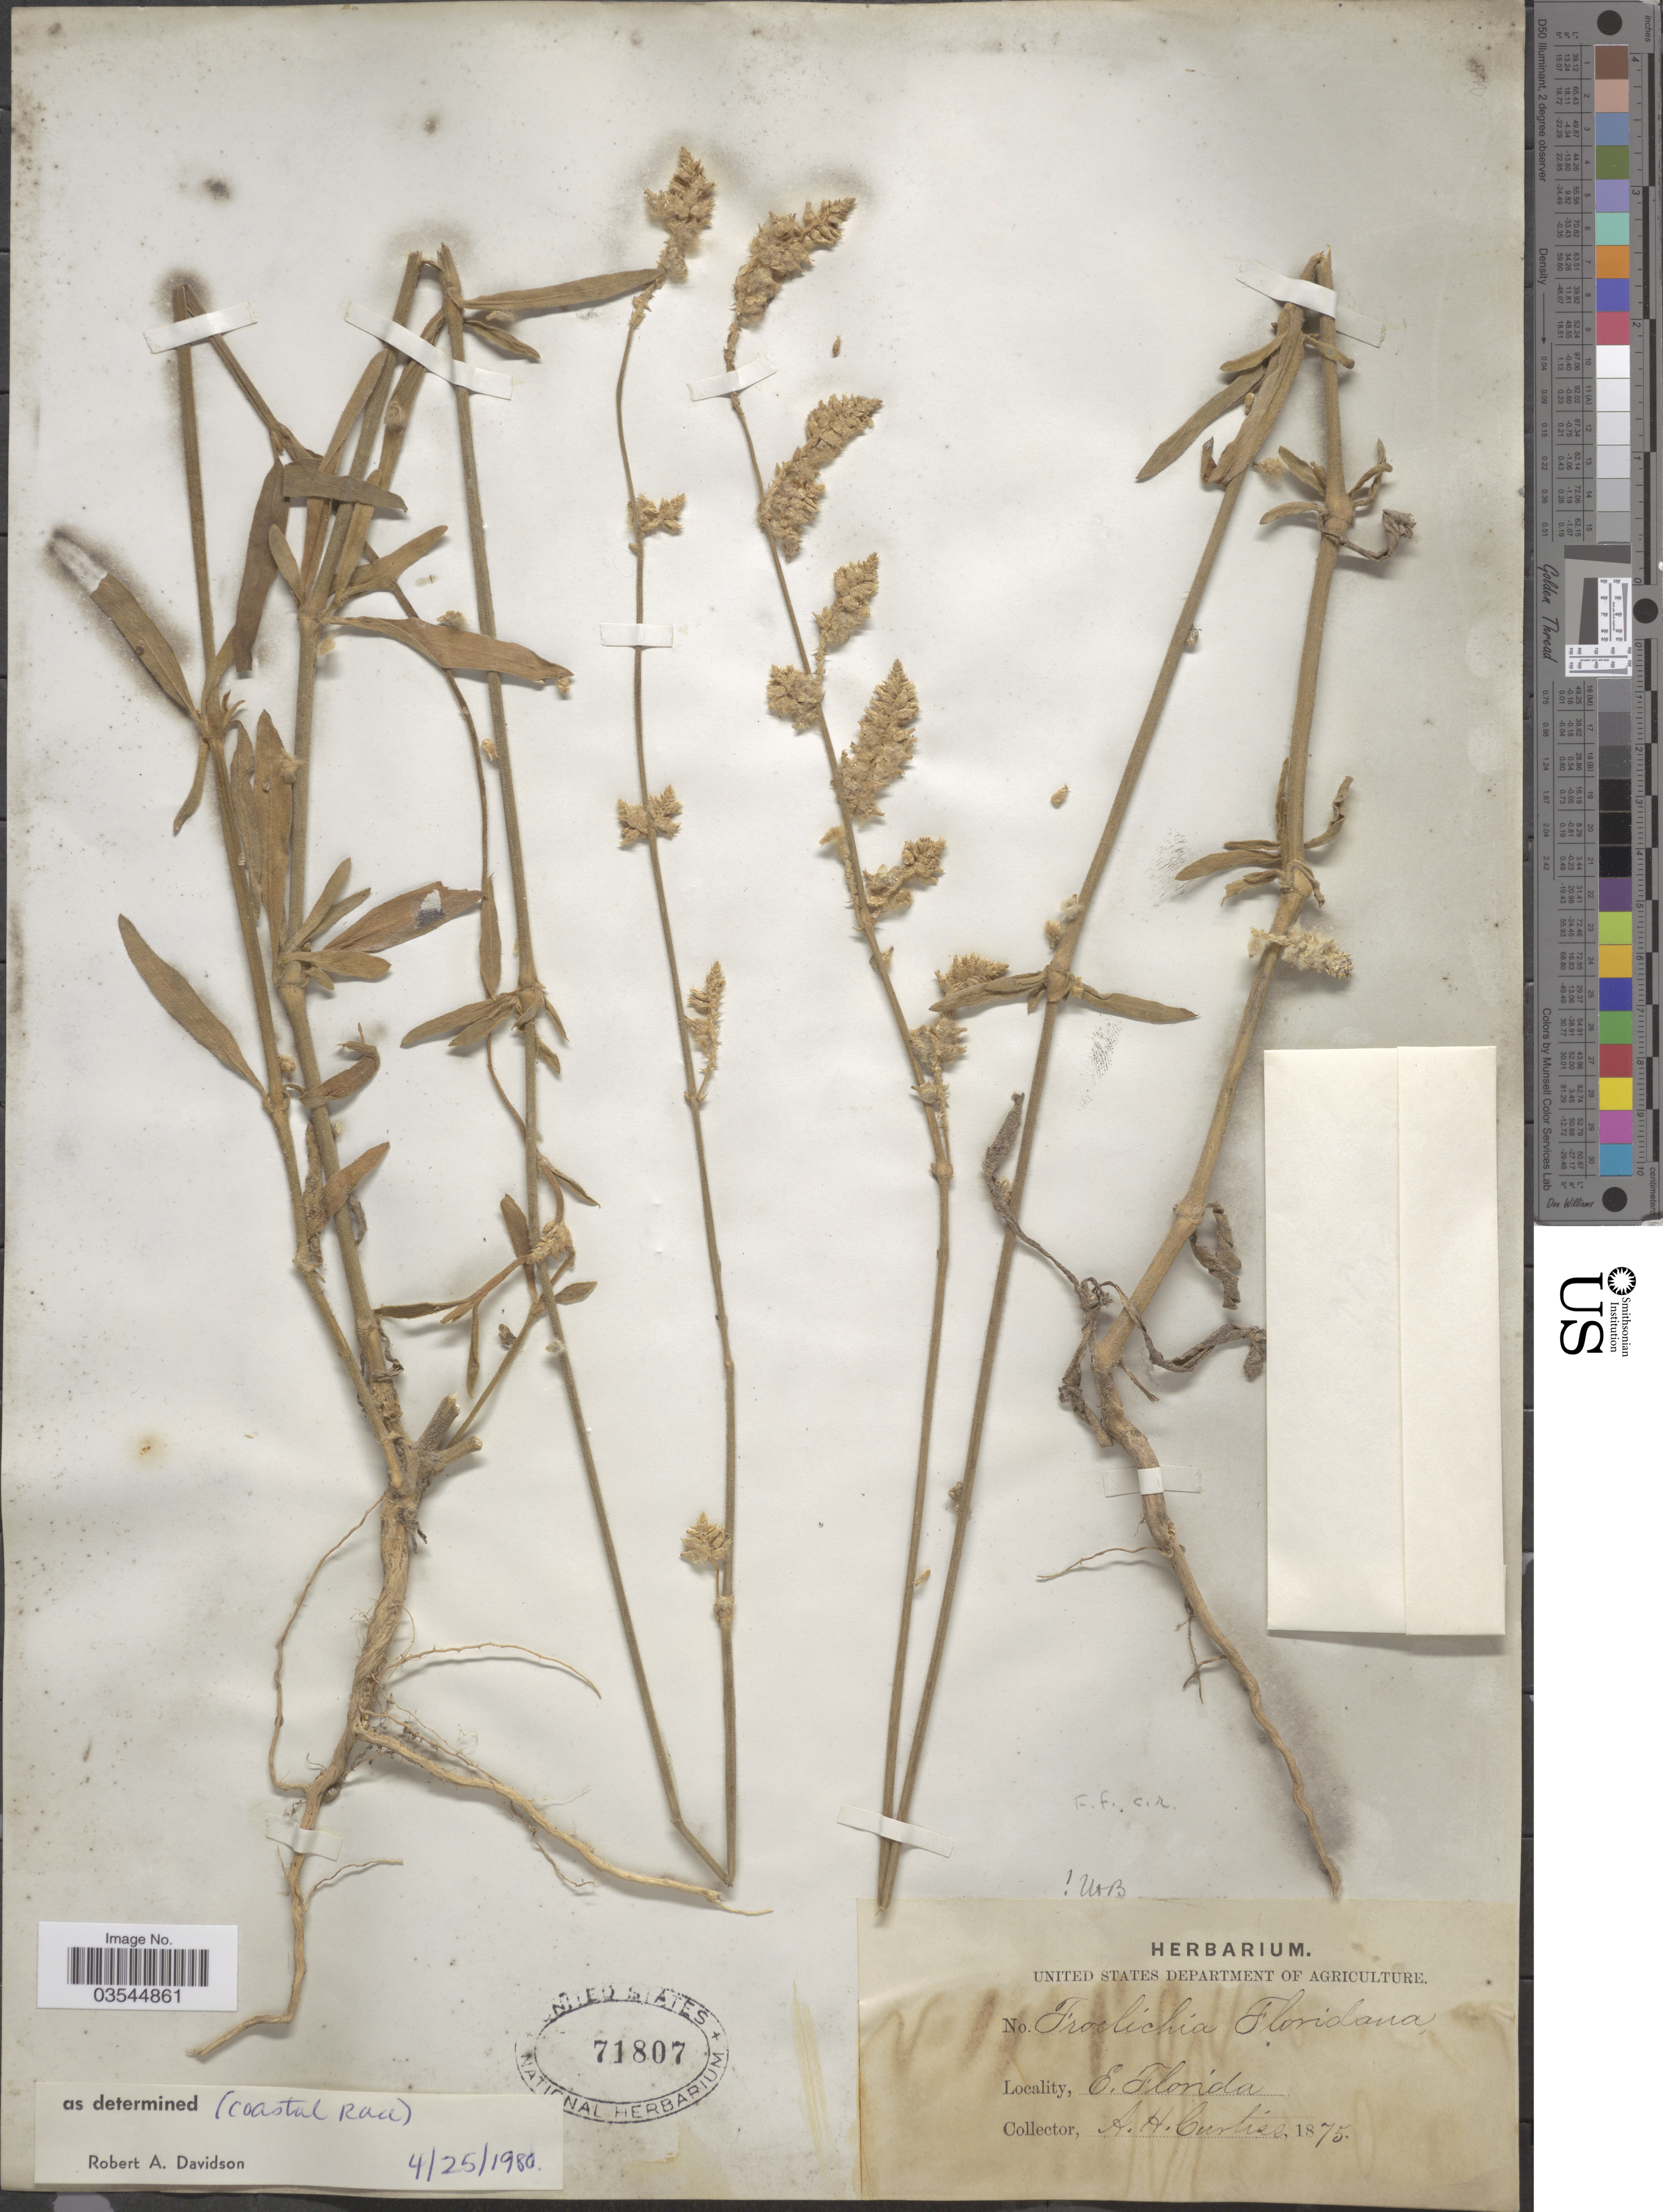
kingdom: Plantae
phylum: Tracheophyta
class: Magnoliopsida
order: Caryophyllales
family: Amaranthaceae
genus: Froelichia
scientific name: Froelichia floridana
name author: (Nutt.) Moq.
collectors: A. H. Curtiss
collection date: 1875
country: United States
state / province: Florida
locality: E. Florida.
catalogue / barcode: US 71807